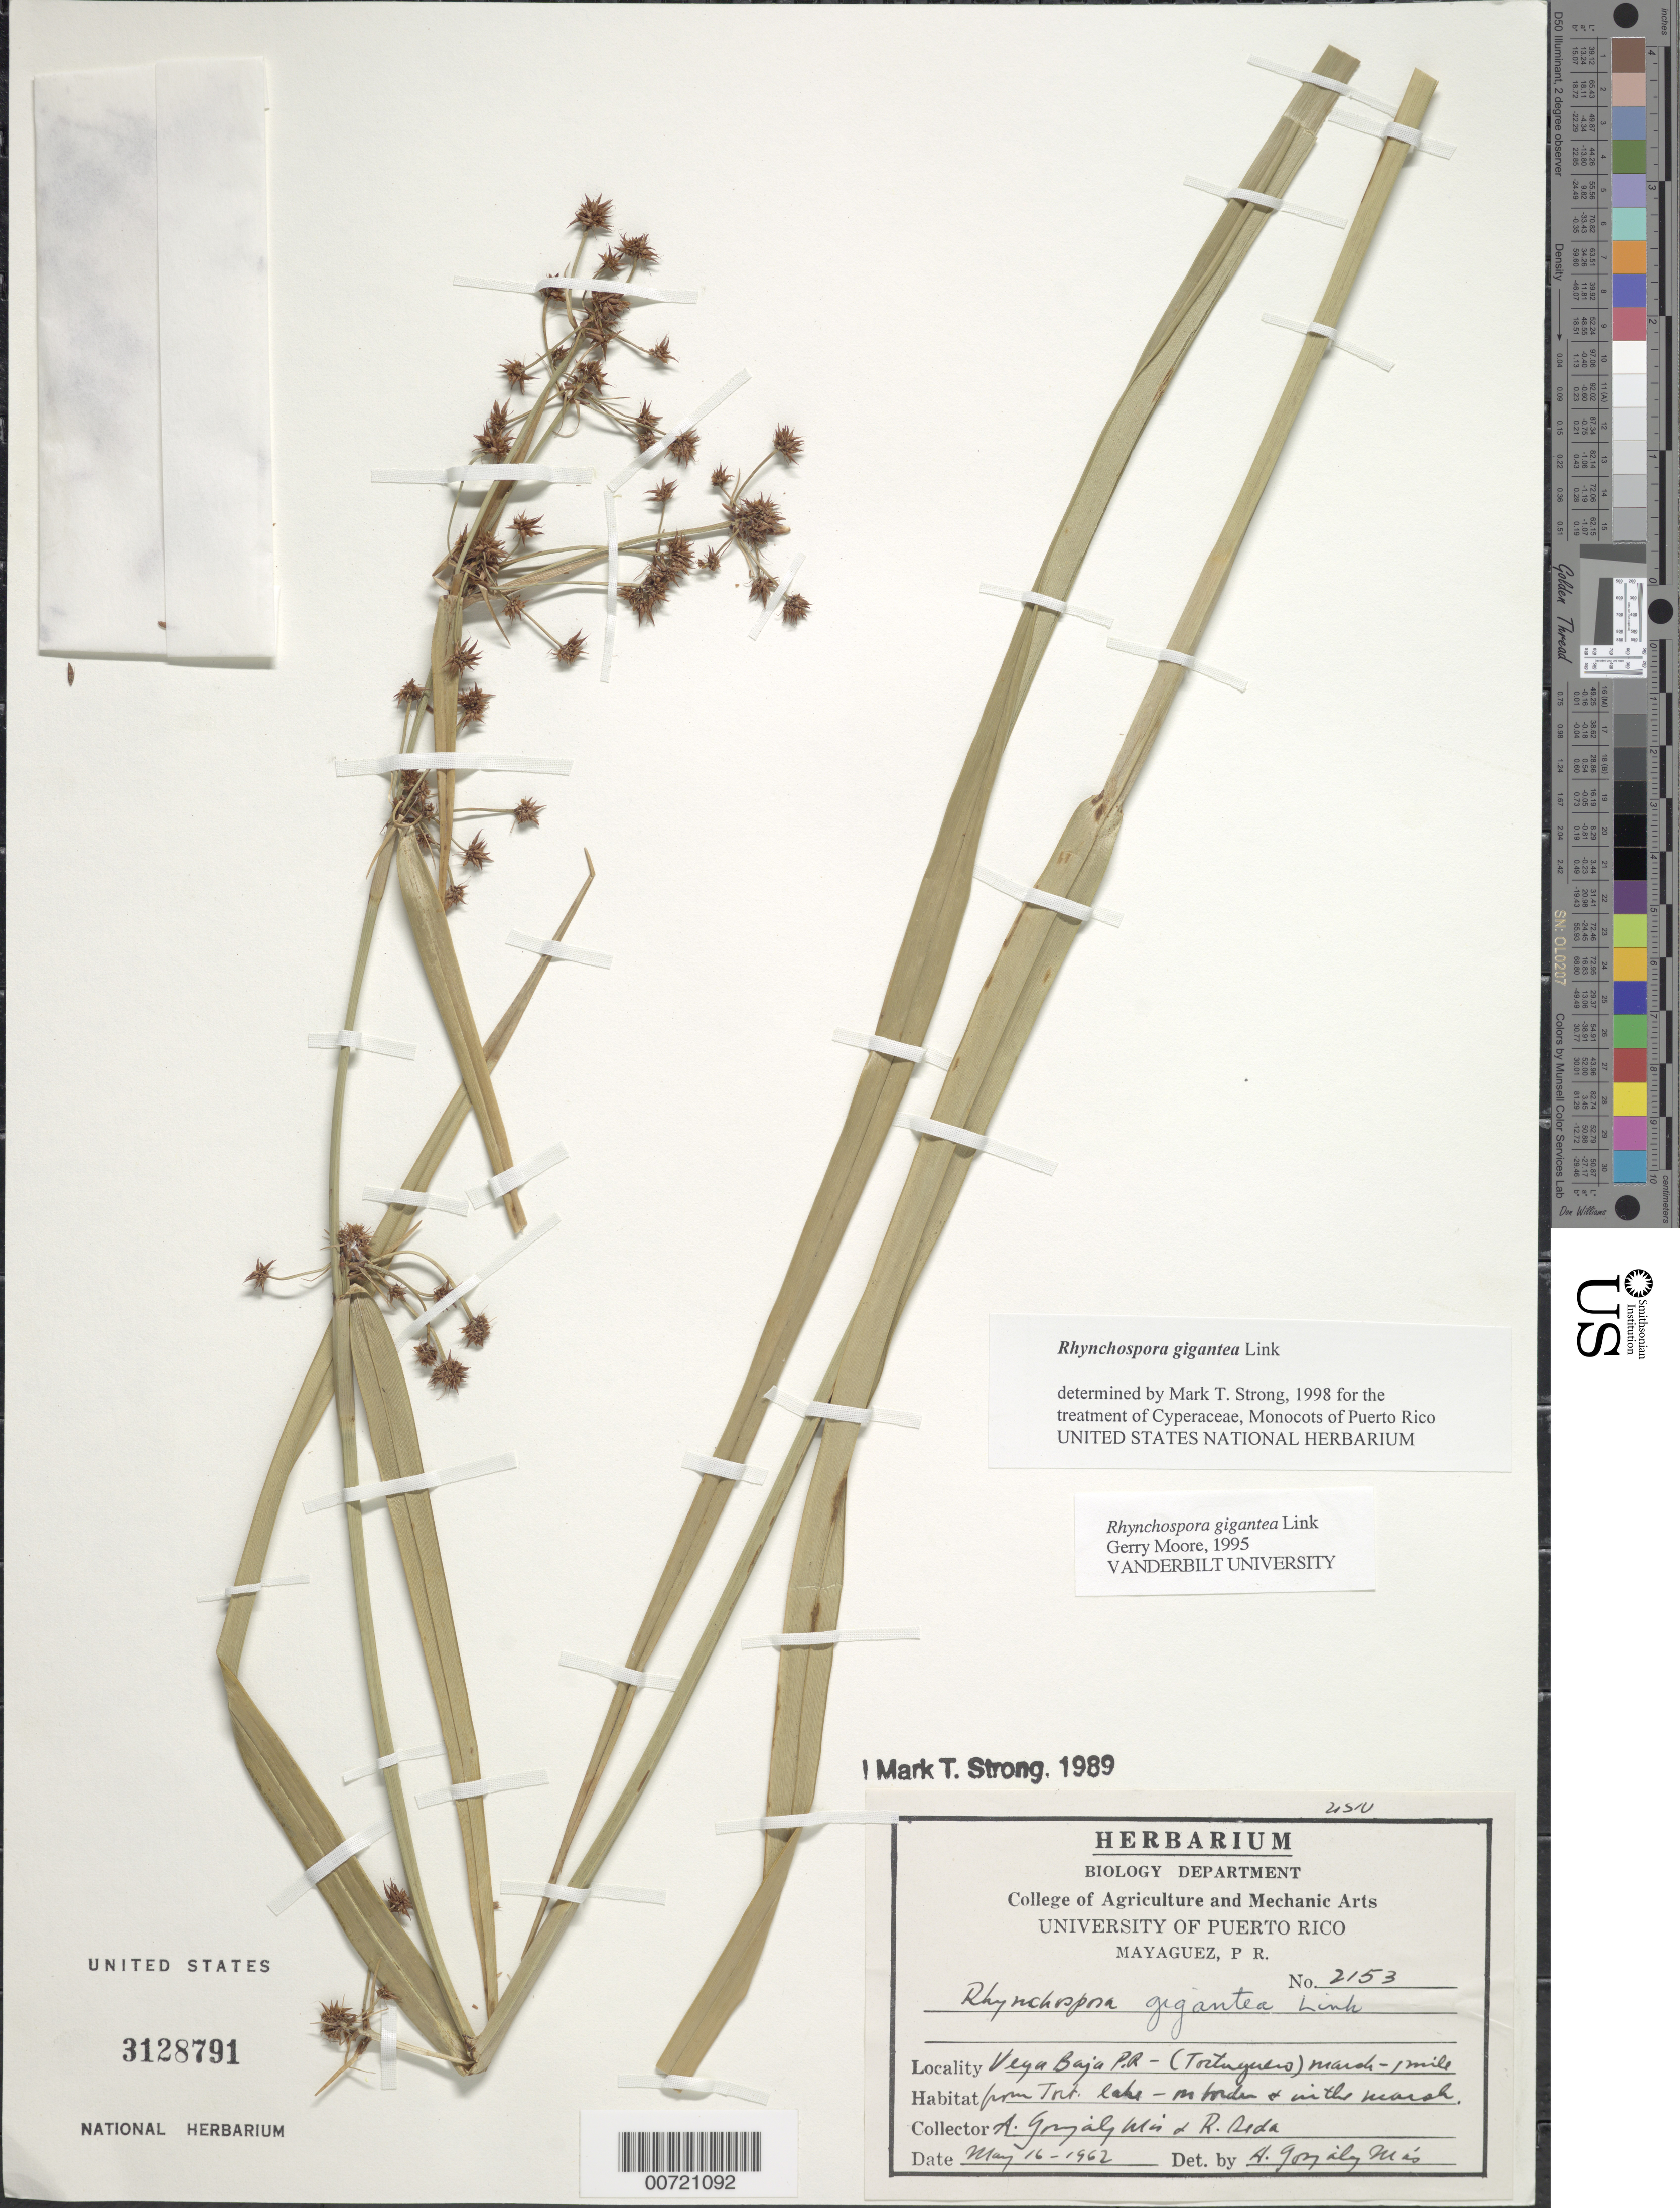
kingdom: Plantae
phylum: Tracheophyta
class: Liliopsida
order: Poales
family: Cyperaceae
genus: Rhynchospora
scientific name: Rhynchospora gigantea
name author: Link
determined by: Strong, M. T., (US), Smithsonian Institution - National Museum of Natural History (UNITED STATES)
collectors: A. González Más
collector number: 2153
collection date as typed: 16 May 1962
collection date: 1962-05-16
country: Puerto Rico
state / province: Manatí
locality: Vega Baja: Tortuguero, 1 mi. from Tortuguero Lake.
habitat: Marsh.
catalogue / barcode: US 3128791